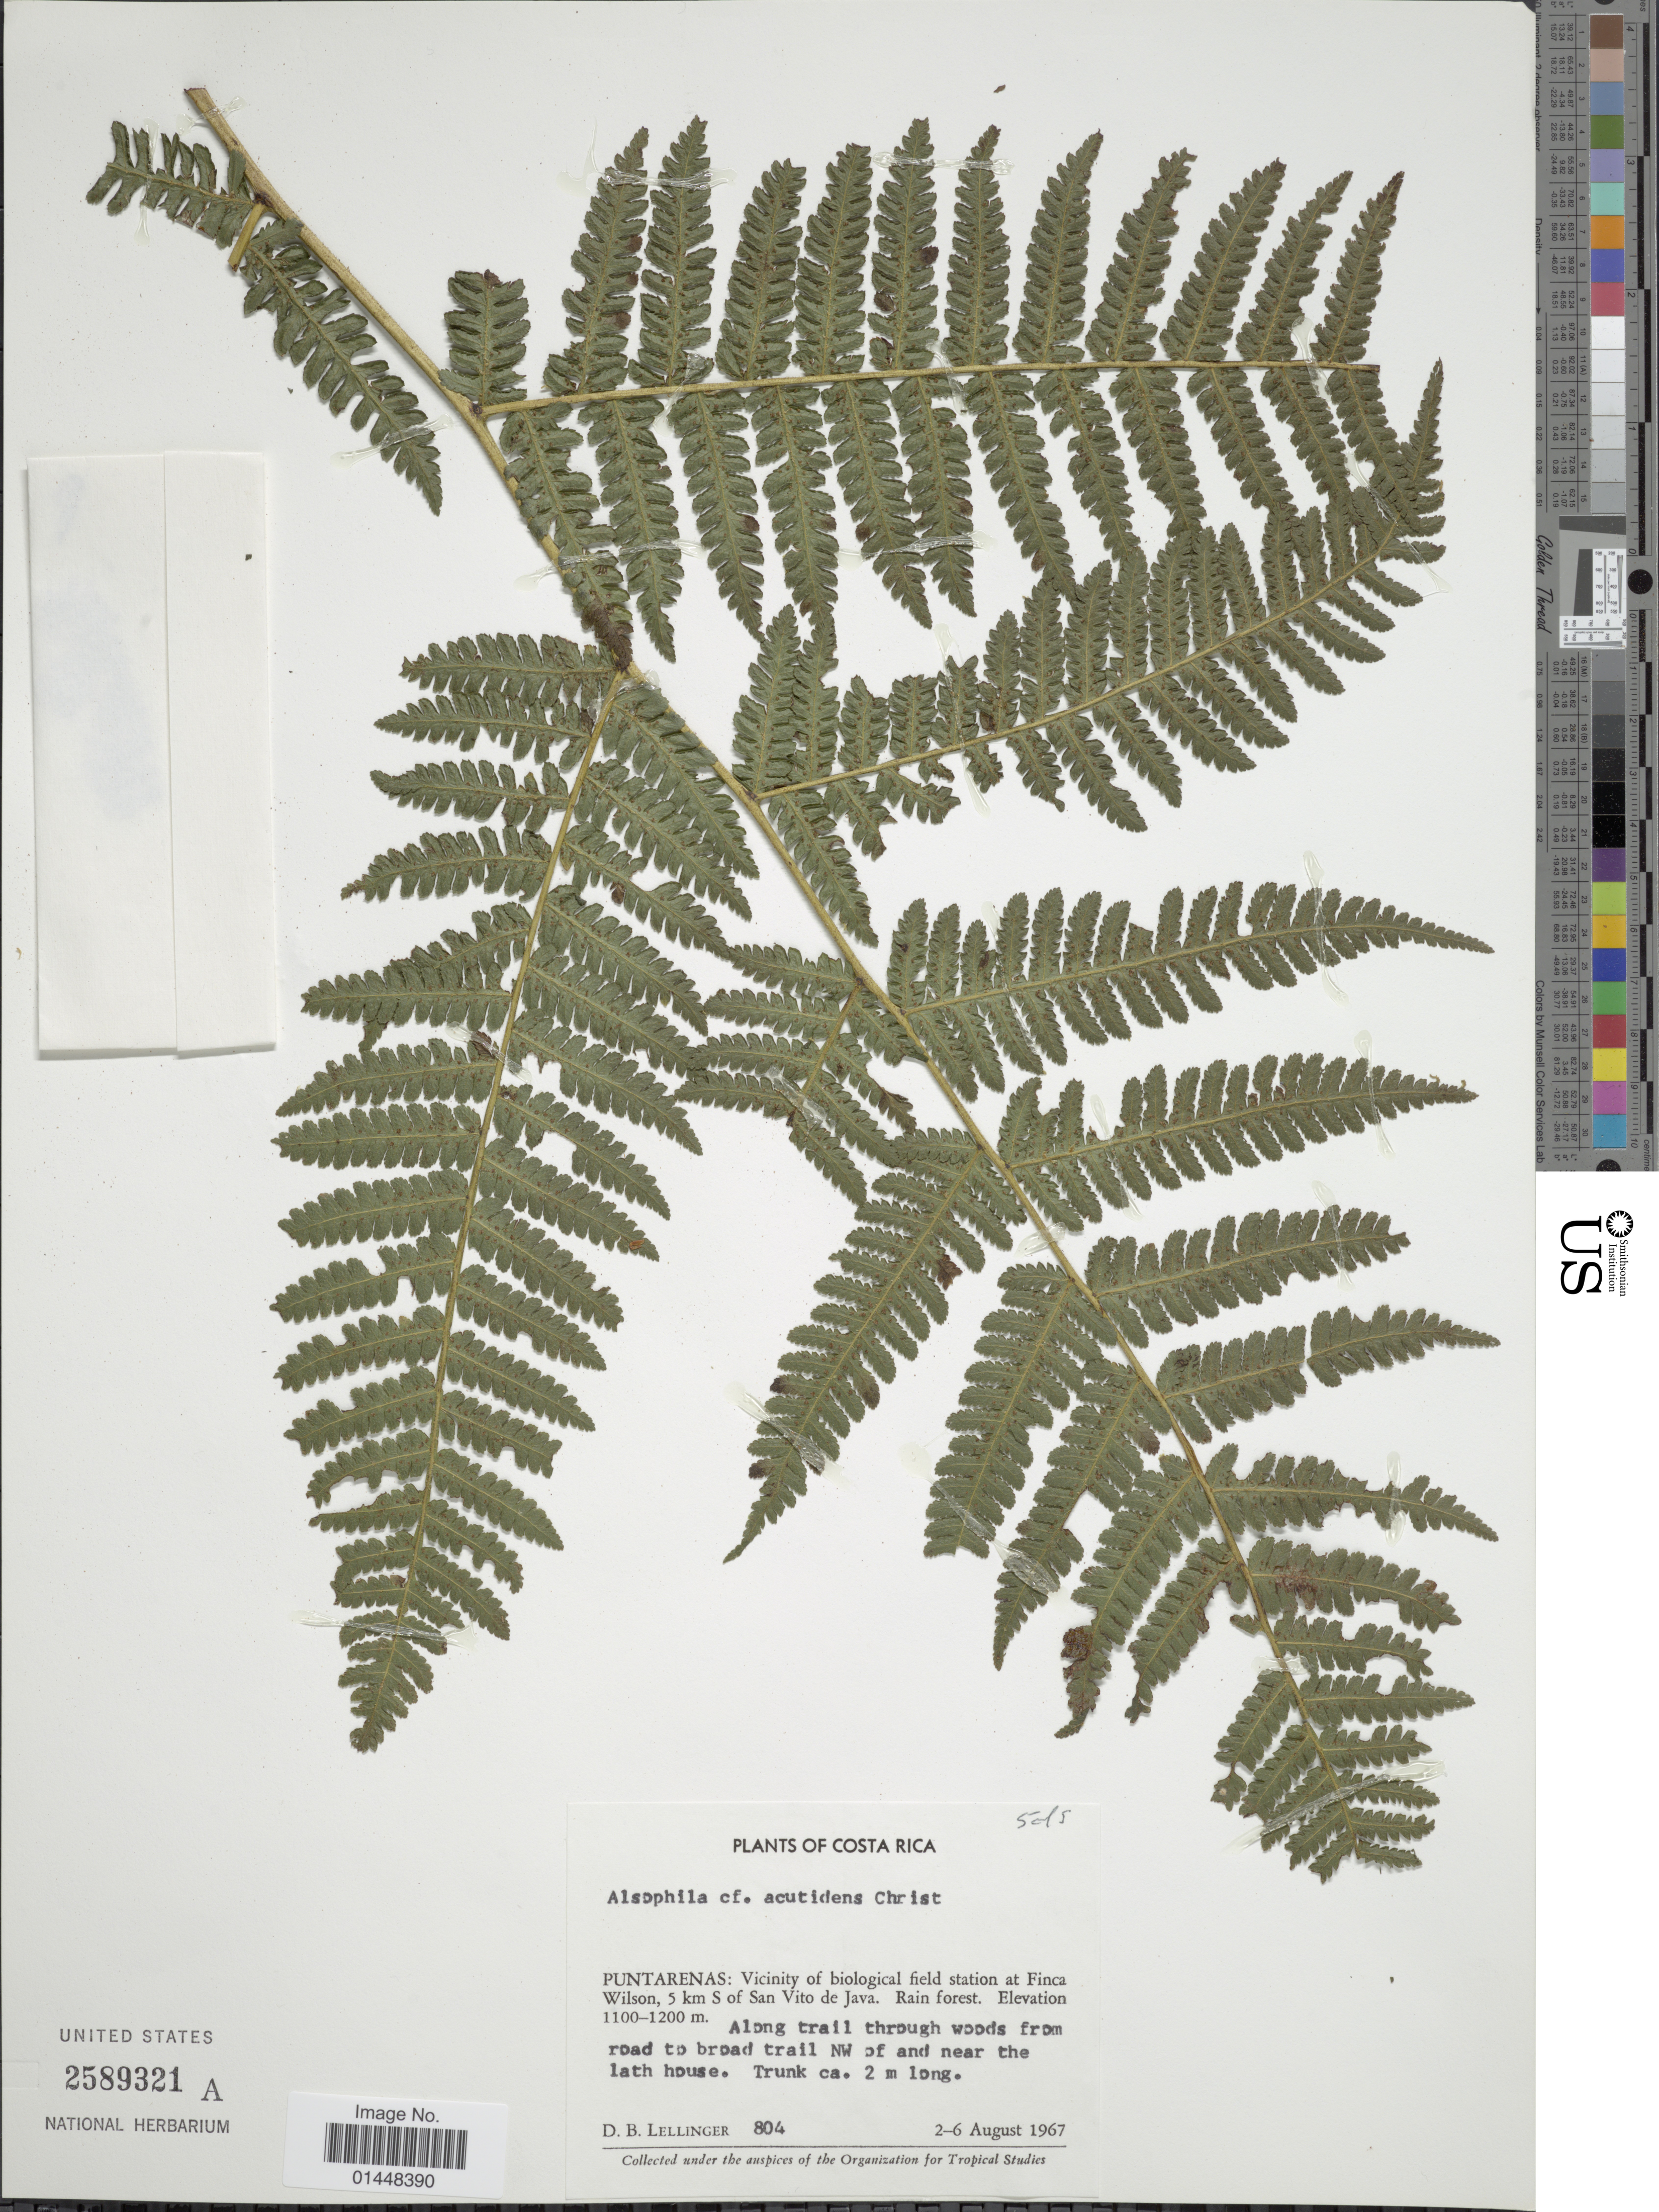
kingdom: Plantae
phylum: Tracheophyta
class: Polypodiopsida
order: Cyatheales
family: Cyatheaceae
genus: Cyathea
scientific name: Cyathea acutidens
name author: (Christ) Domin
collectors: D. B. Lellinger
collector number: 804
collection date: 1967-08-02/1967-08-06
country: Costa Rica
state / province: Puntarenas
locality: Costa Rica, Puntarenas,: Vicinity of biological field station at Finca Wilson, 5 km S of San Vito de Java; Along trail through woods from road to broad trail NW of and near the latch house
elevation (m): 1100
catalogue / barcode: US 2589321A